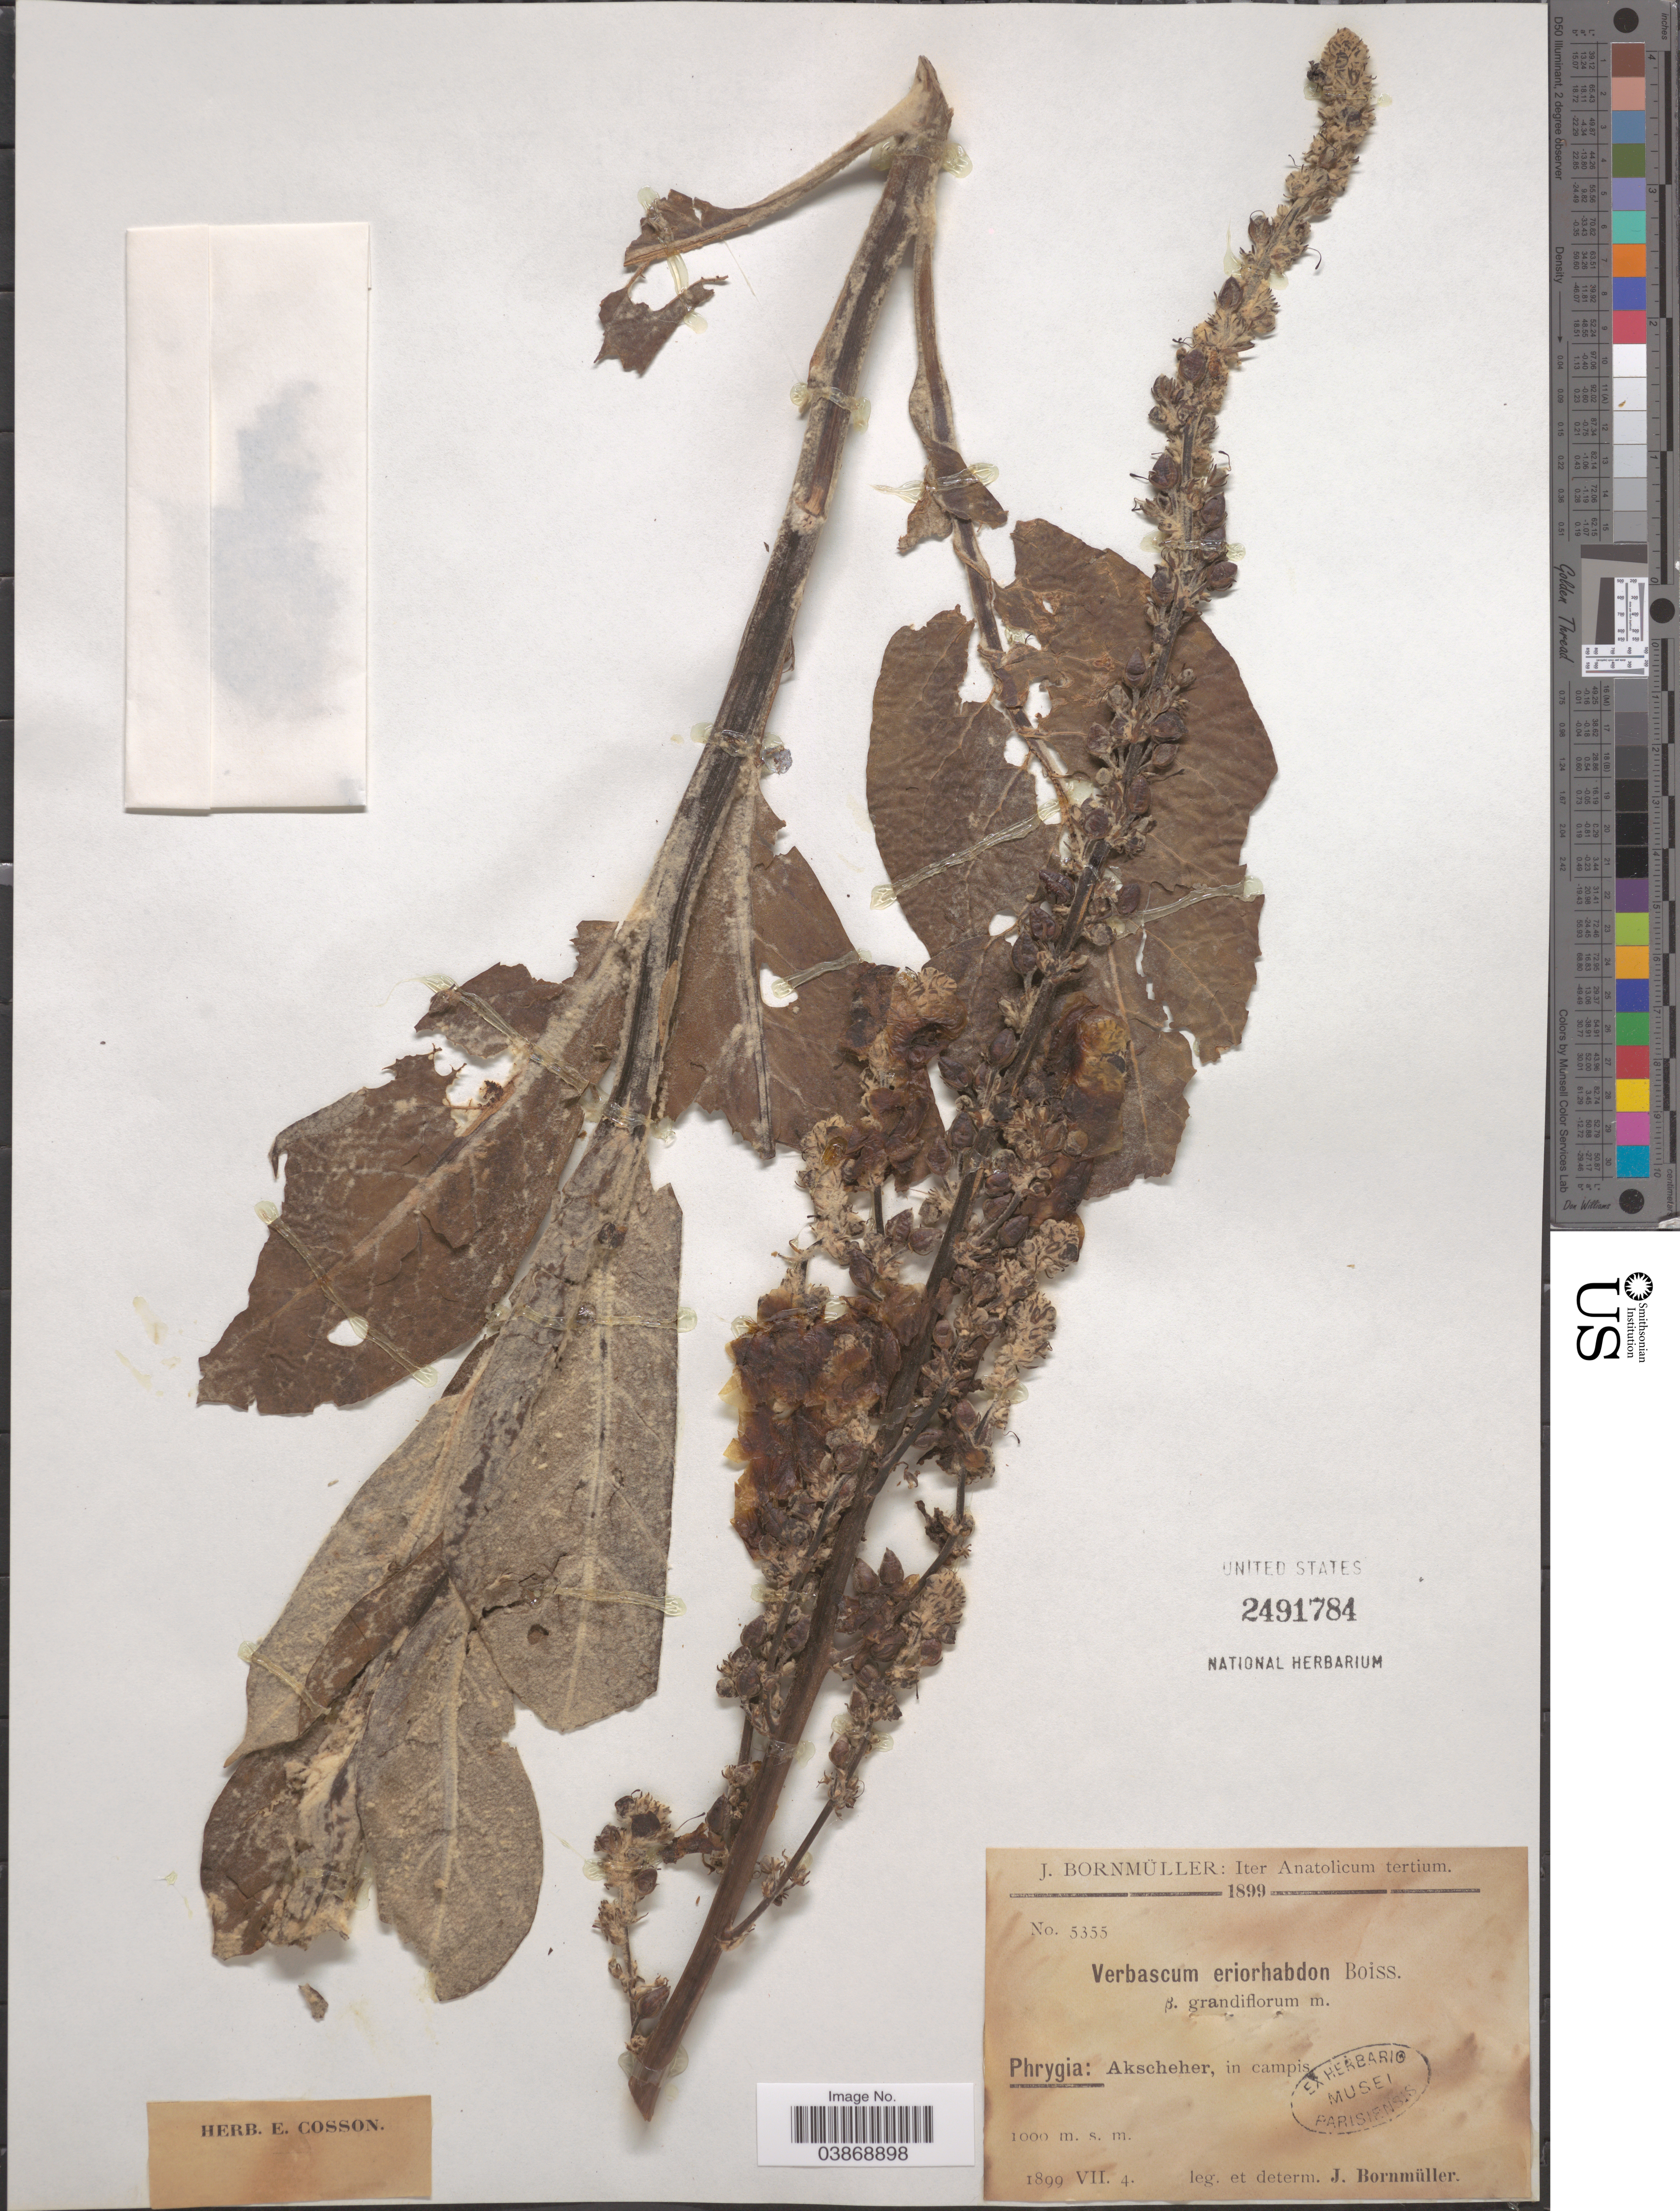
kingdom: Plantae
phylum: Tracheophyta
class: Magnoliopsida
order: Lamiales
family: Scrophulariaceae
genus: Verbascum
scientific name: Verbascum eriorrhabdon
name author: Boiss.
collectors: J. Bornmüller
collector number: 5355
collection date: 1899-07-04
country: Turkey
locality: Phrygia: Akscheher, in campis.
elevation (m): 1000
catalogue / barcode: US 2491784